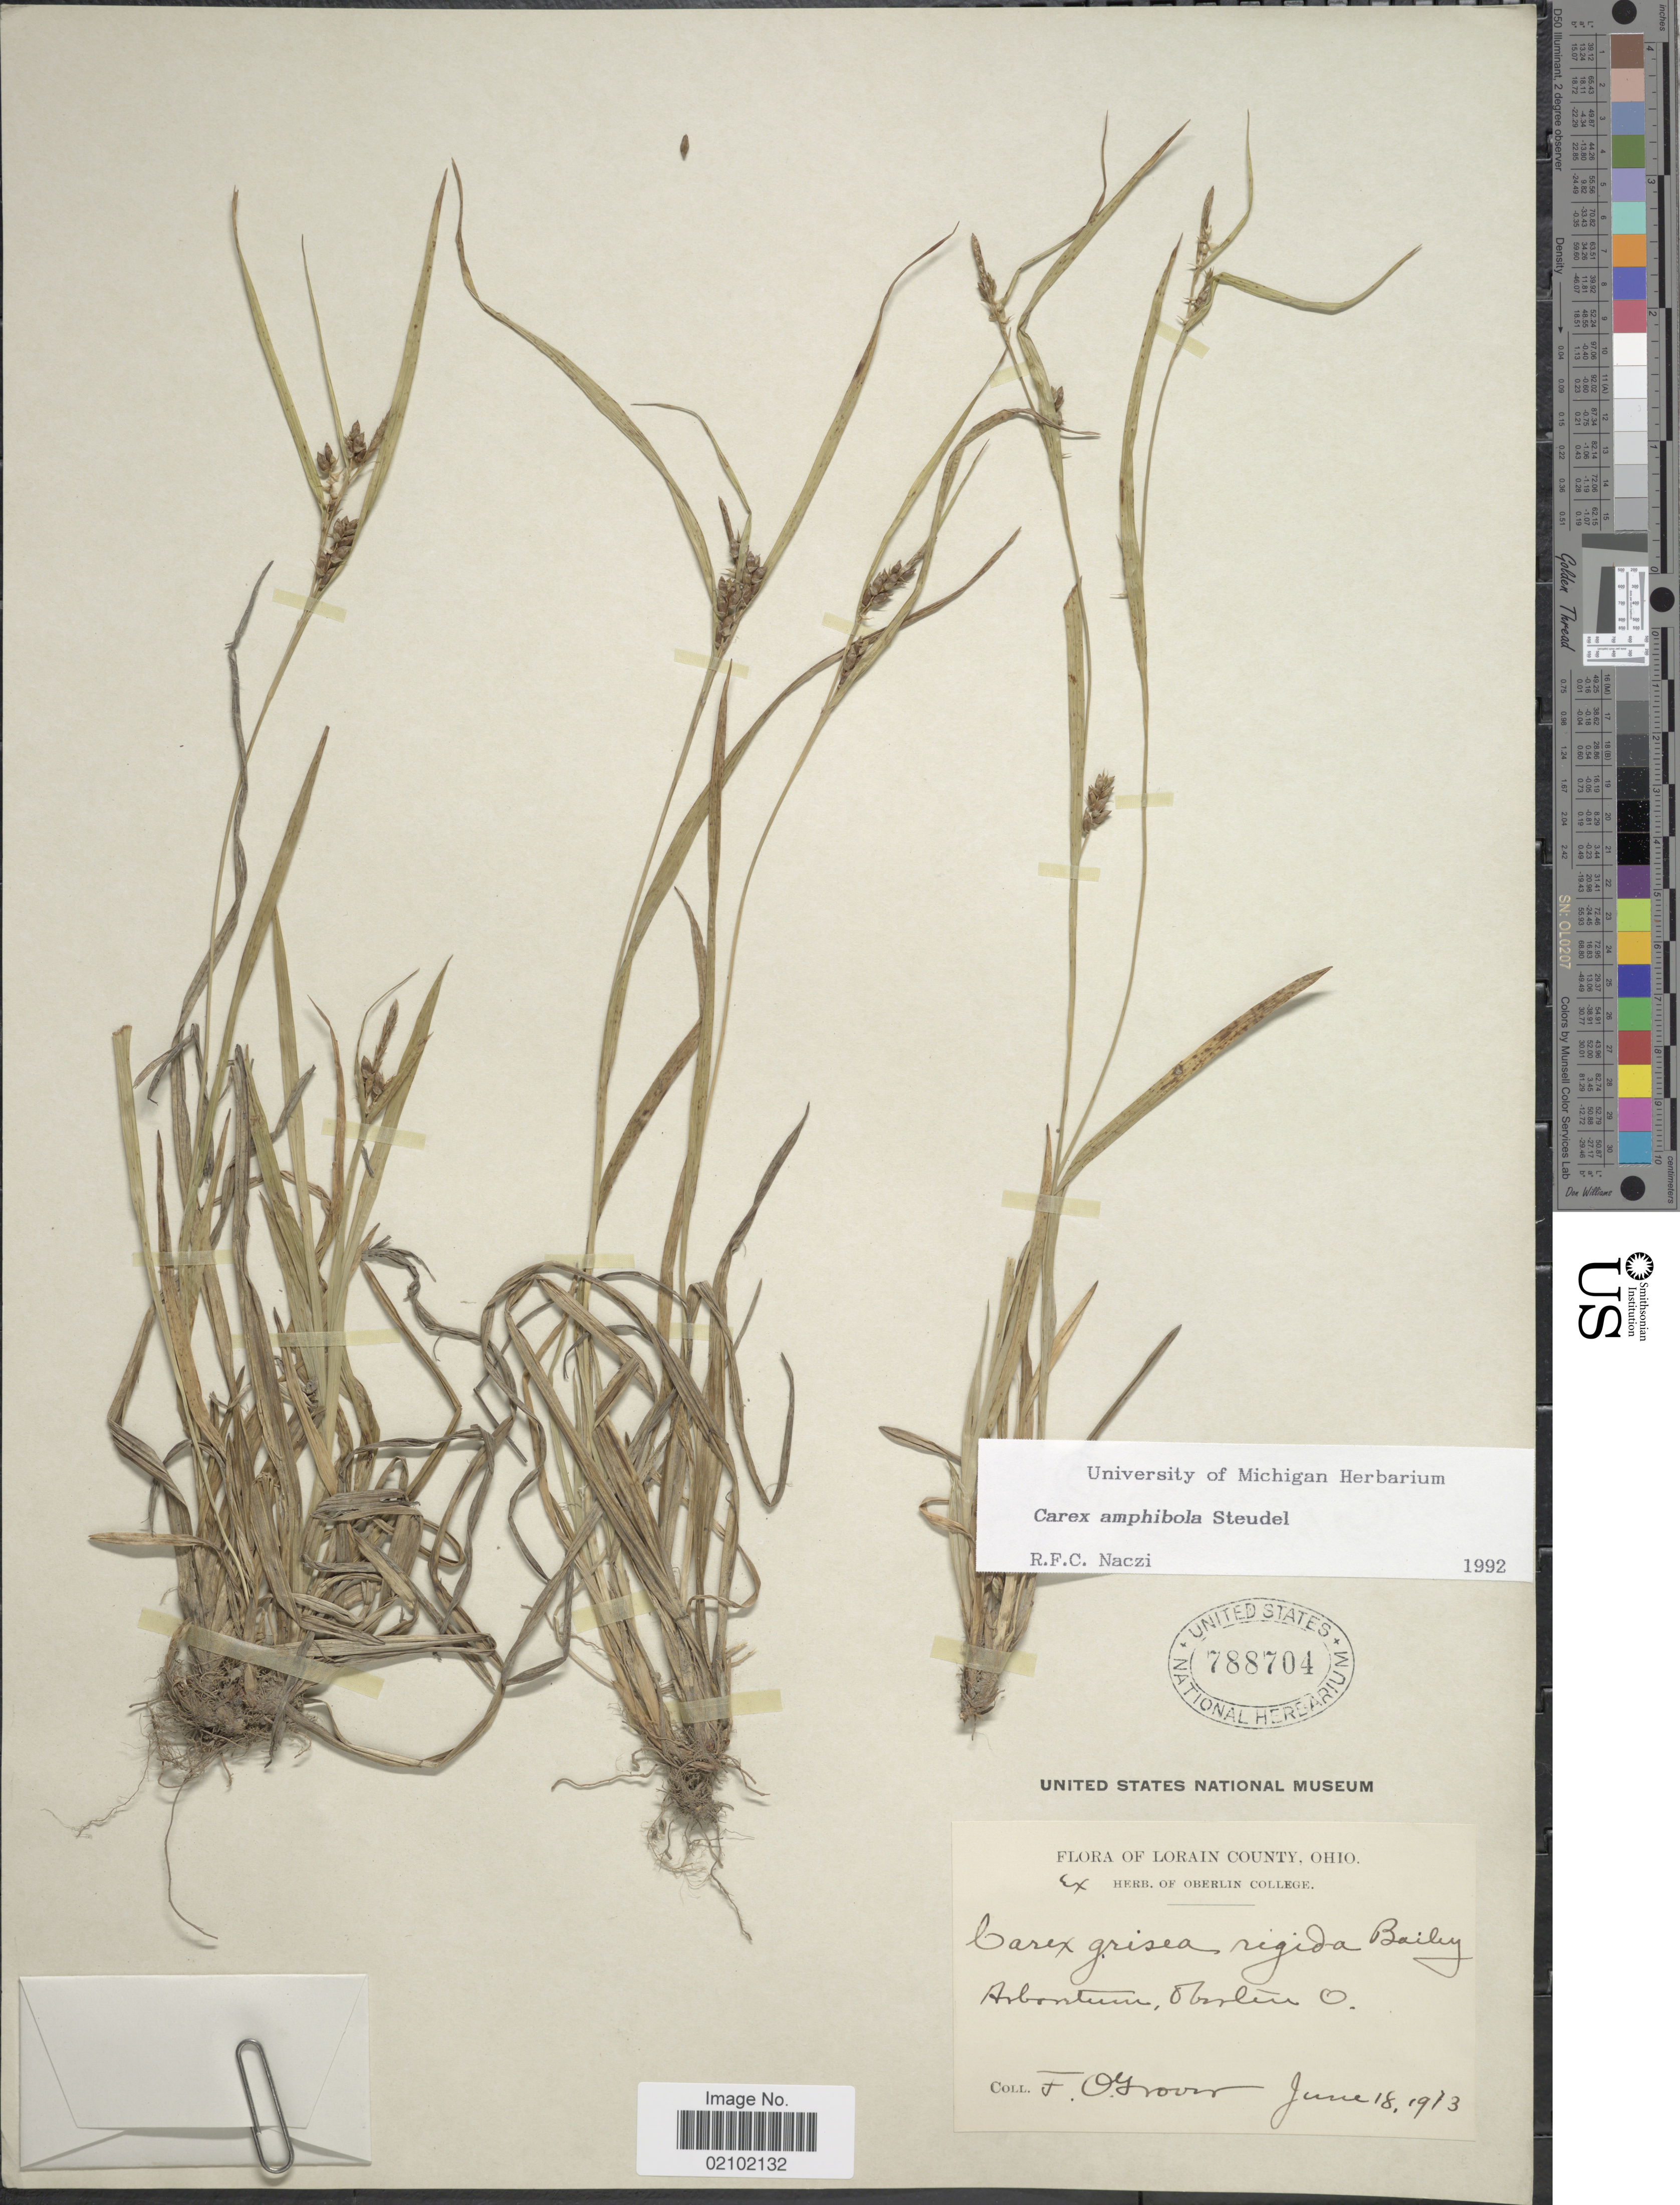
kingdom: Plantae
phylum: Tracheophyta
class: Liliopsida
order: Poales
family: Cyperaceae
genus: Carex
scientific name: Carex amphibola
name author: Steud.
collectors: F. Grover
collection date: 1913-06-18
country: United States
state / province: Ohio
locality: Lorain County. Arboretum, Oberlin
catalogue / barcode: US 788704